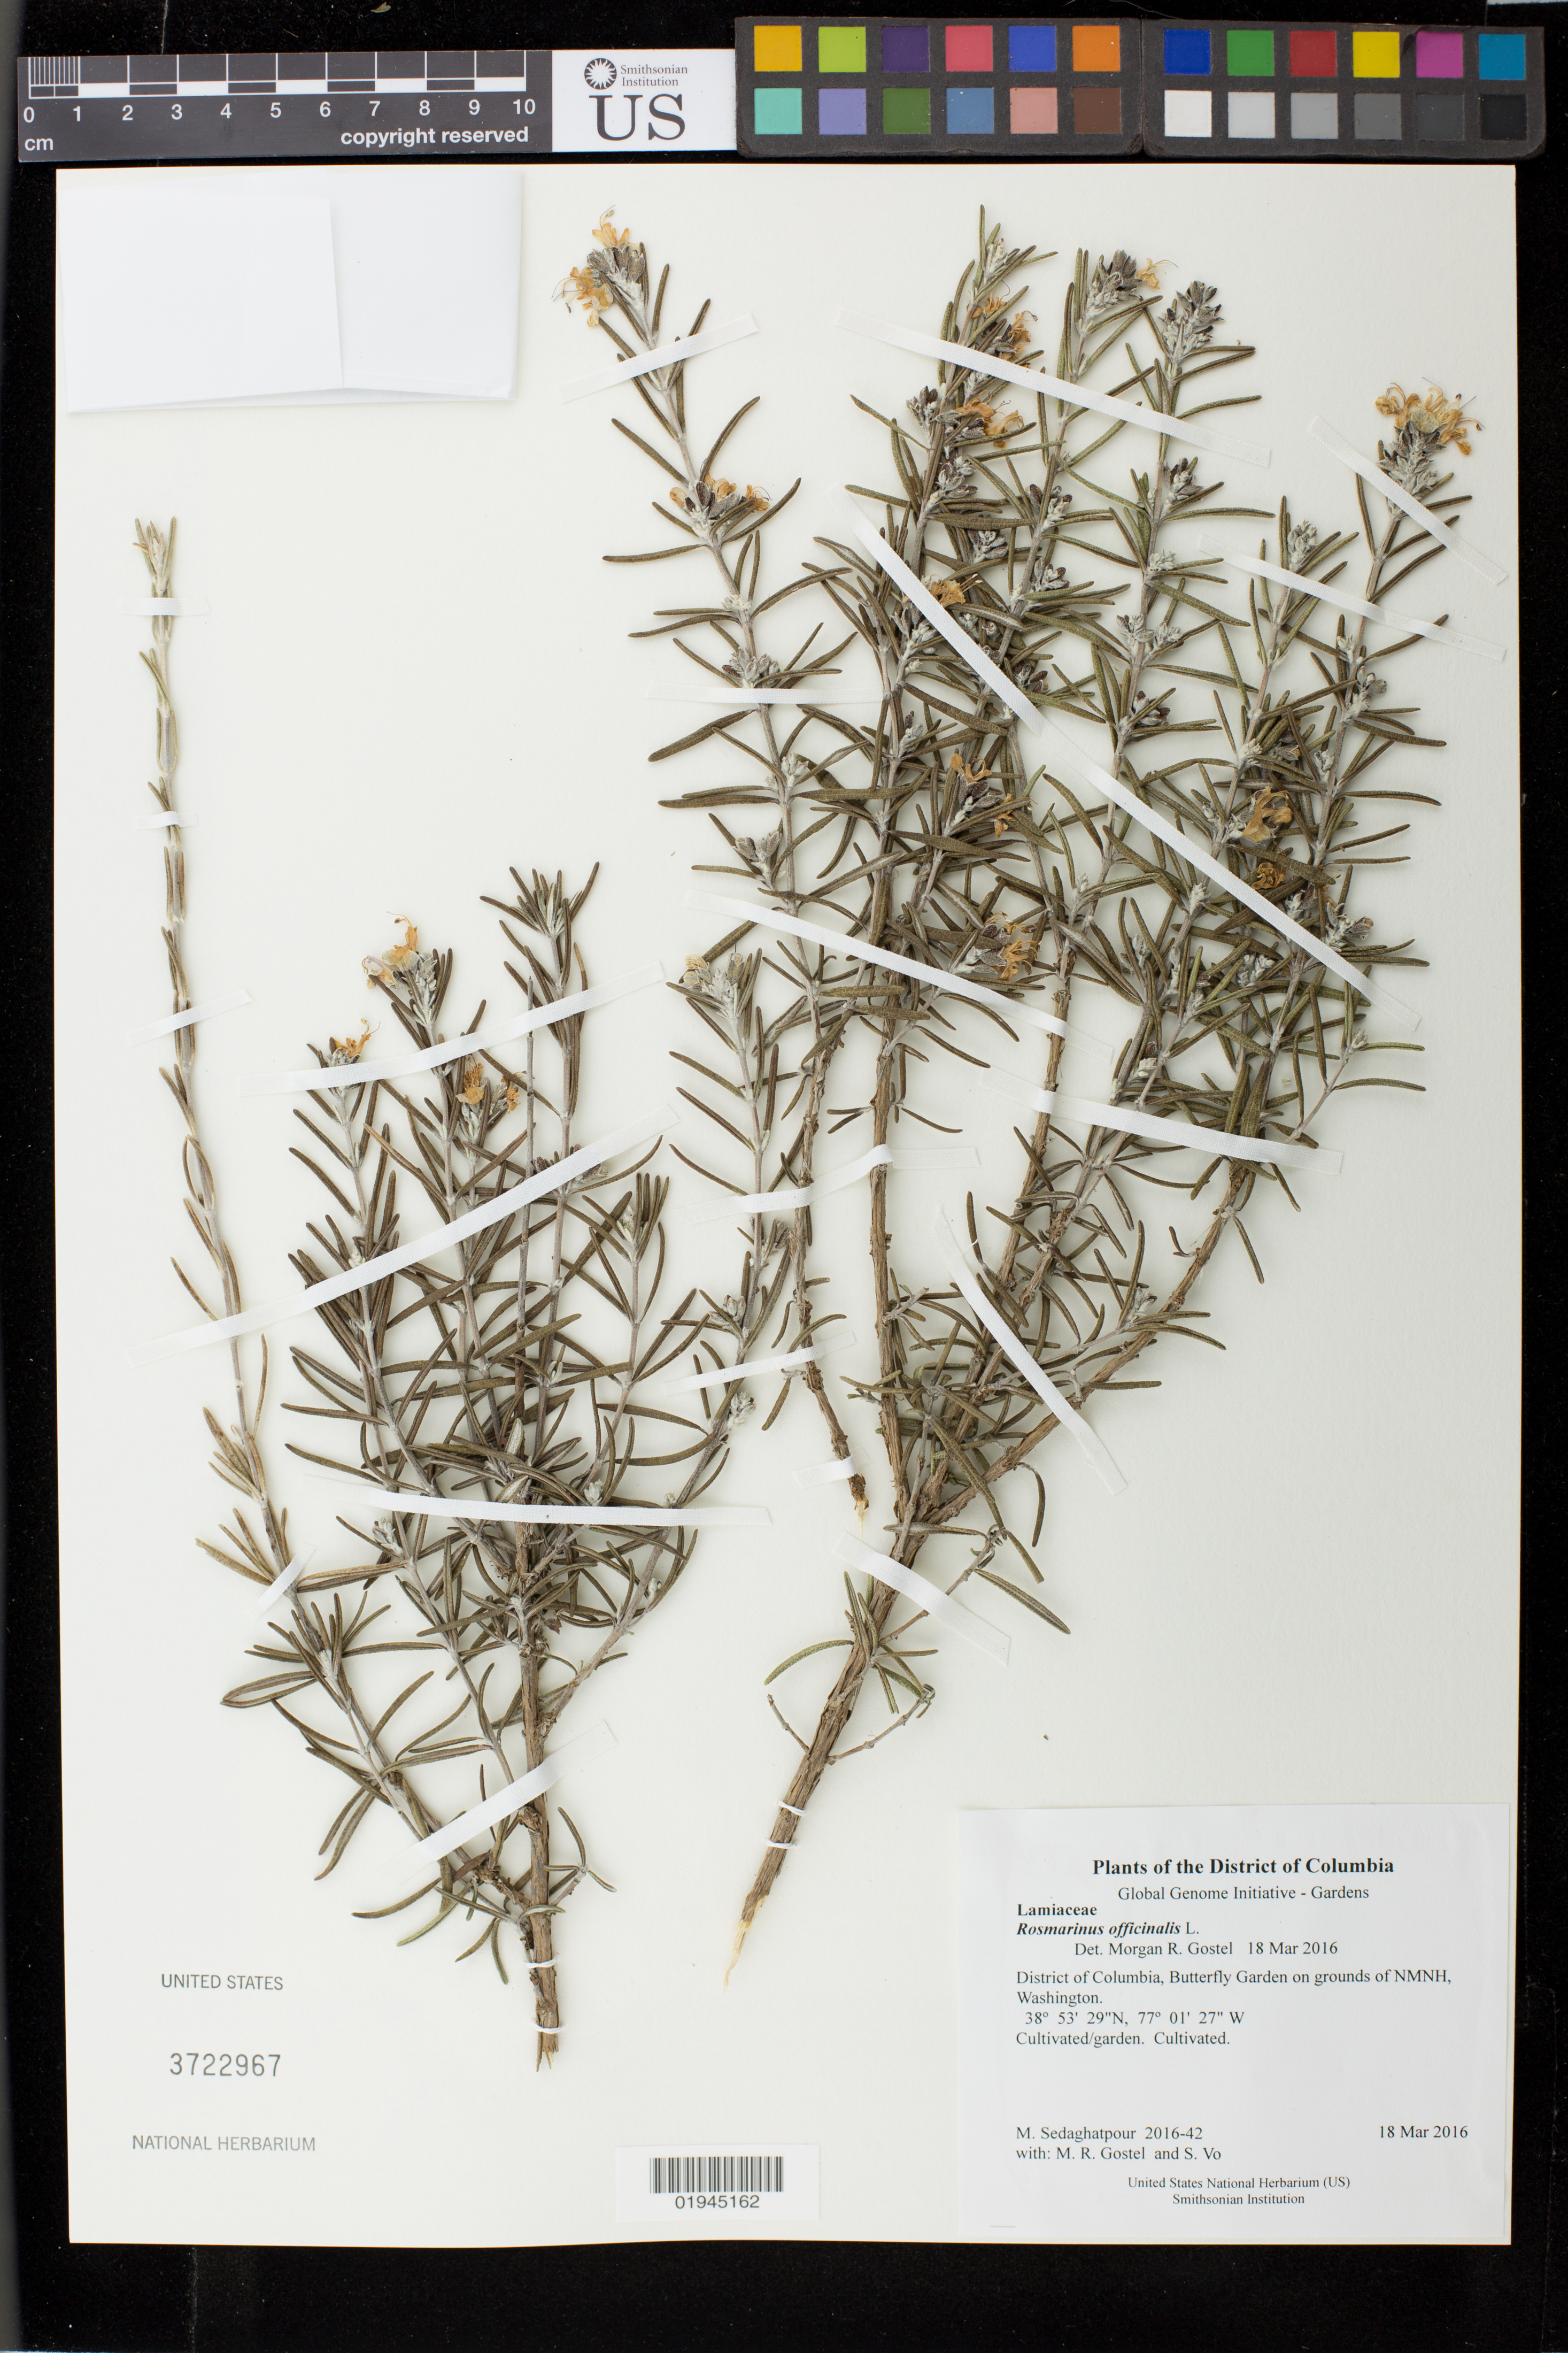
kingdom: Plantae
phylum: Tracheophyta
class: Magnoliopsida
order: Lamiales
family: Lamiaceae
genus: Rosmarinus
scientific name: Rosmarinus officinalis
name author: L.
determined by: Gostel, Morgan R., (BRIT), Botanical Research Institute of Texas (UNITED STATES)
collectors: M. Sedaghatpour, M. R. Gostel & S. Vo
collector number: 2016-42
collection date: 2016-03-18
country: United States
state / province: District of Columbia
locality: Butterfly Garden on grounds of NMNH, Washington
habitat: Cultivated/garden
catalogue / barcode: US 3722967